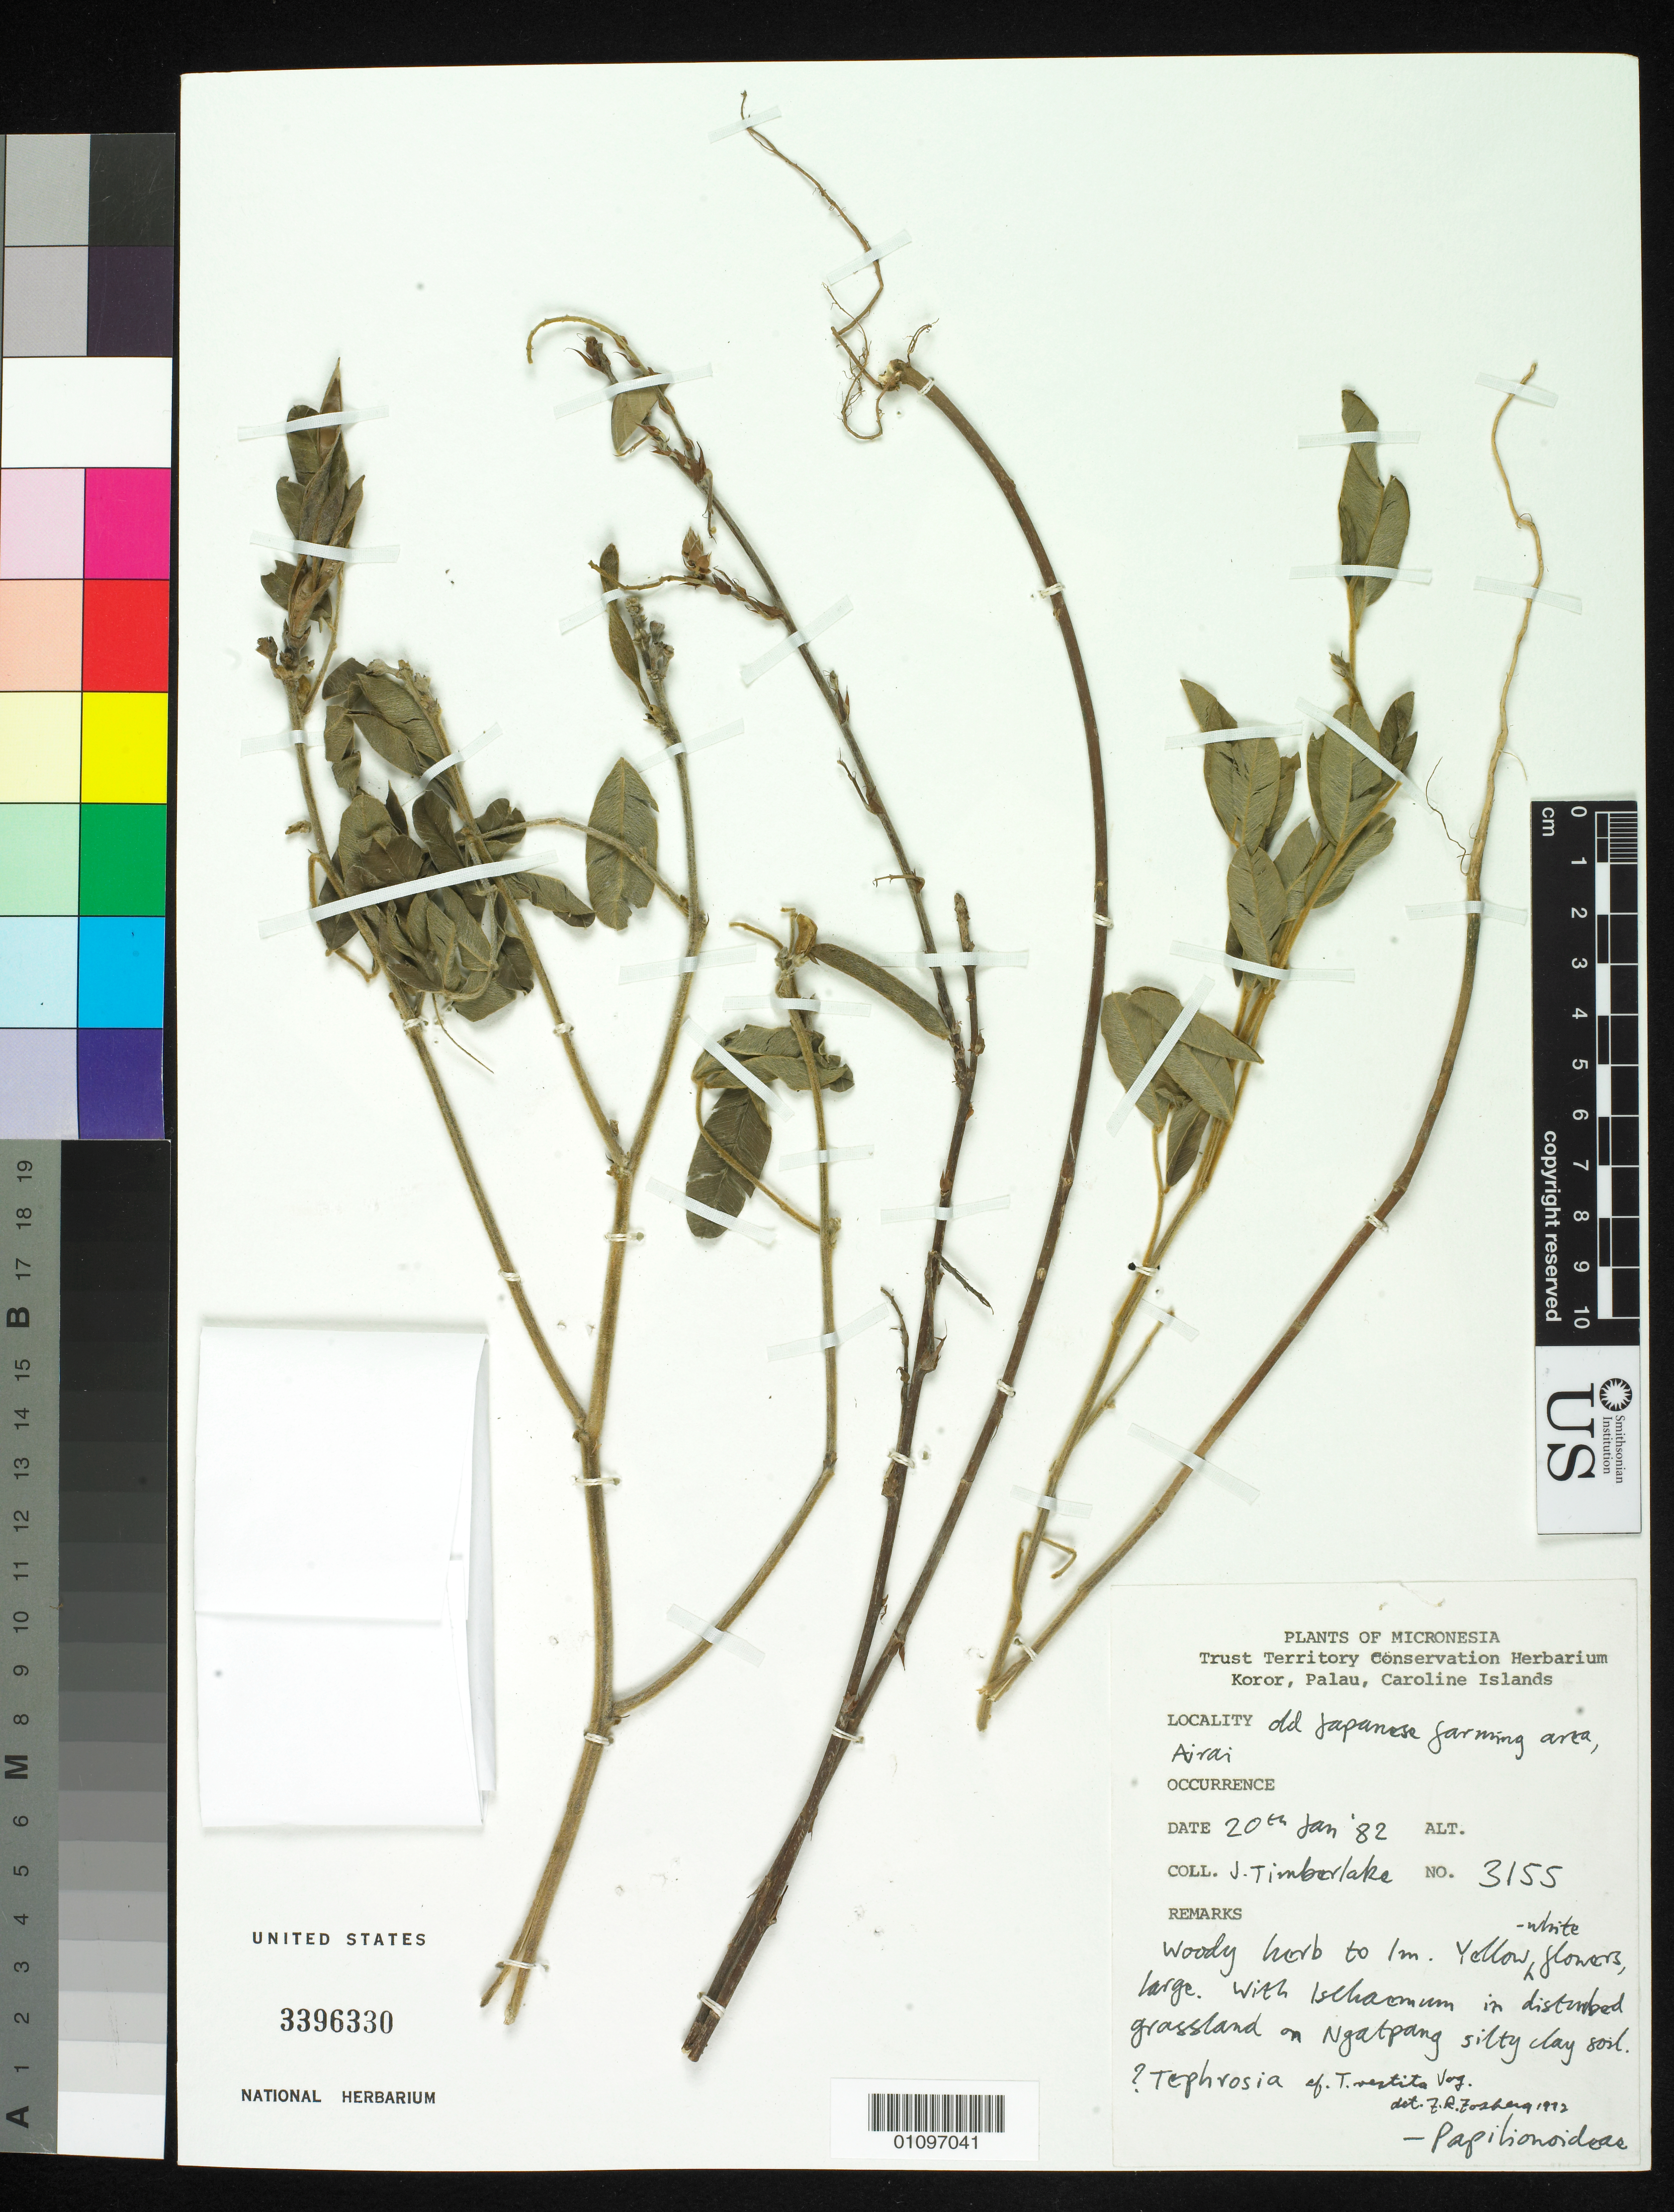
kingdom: Plantae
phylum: Tracheophyta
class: Magnoliopsida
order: Fabales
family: Fabaceae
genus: Tephrosia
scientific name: Tephrosia vestita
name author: Vogel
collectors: J. Timberlake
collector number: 3155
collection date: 1982-01-20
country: Palau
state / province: Airai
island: Babeldaob [Babelthuap]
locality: Old Japanese farming area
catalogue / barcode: US 3396330